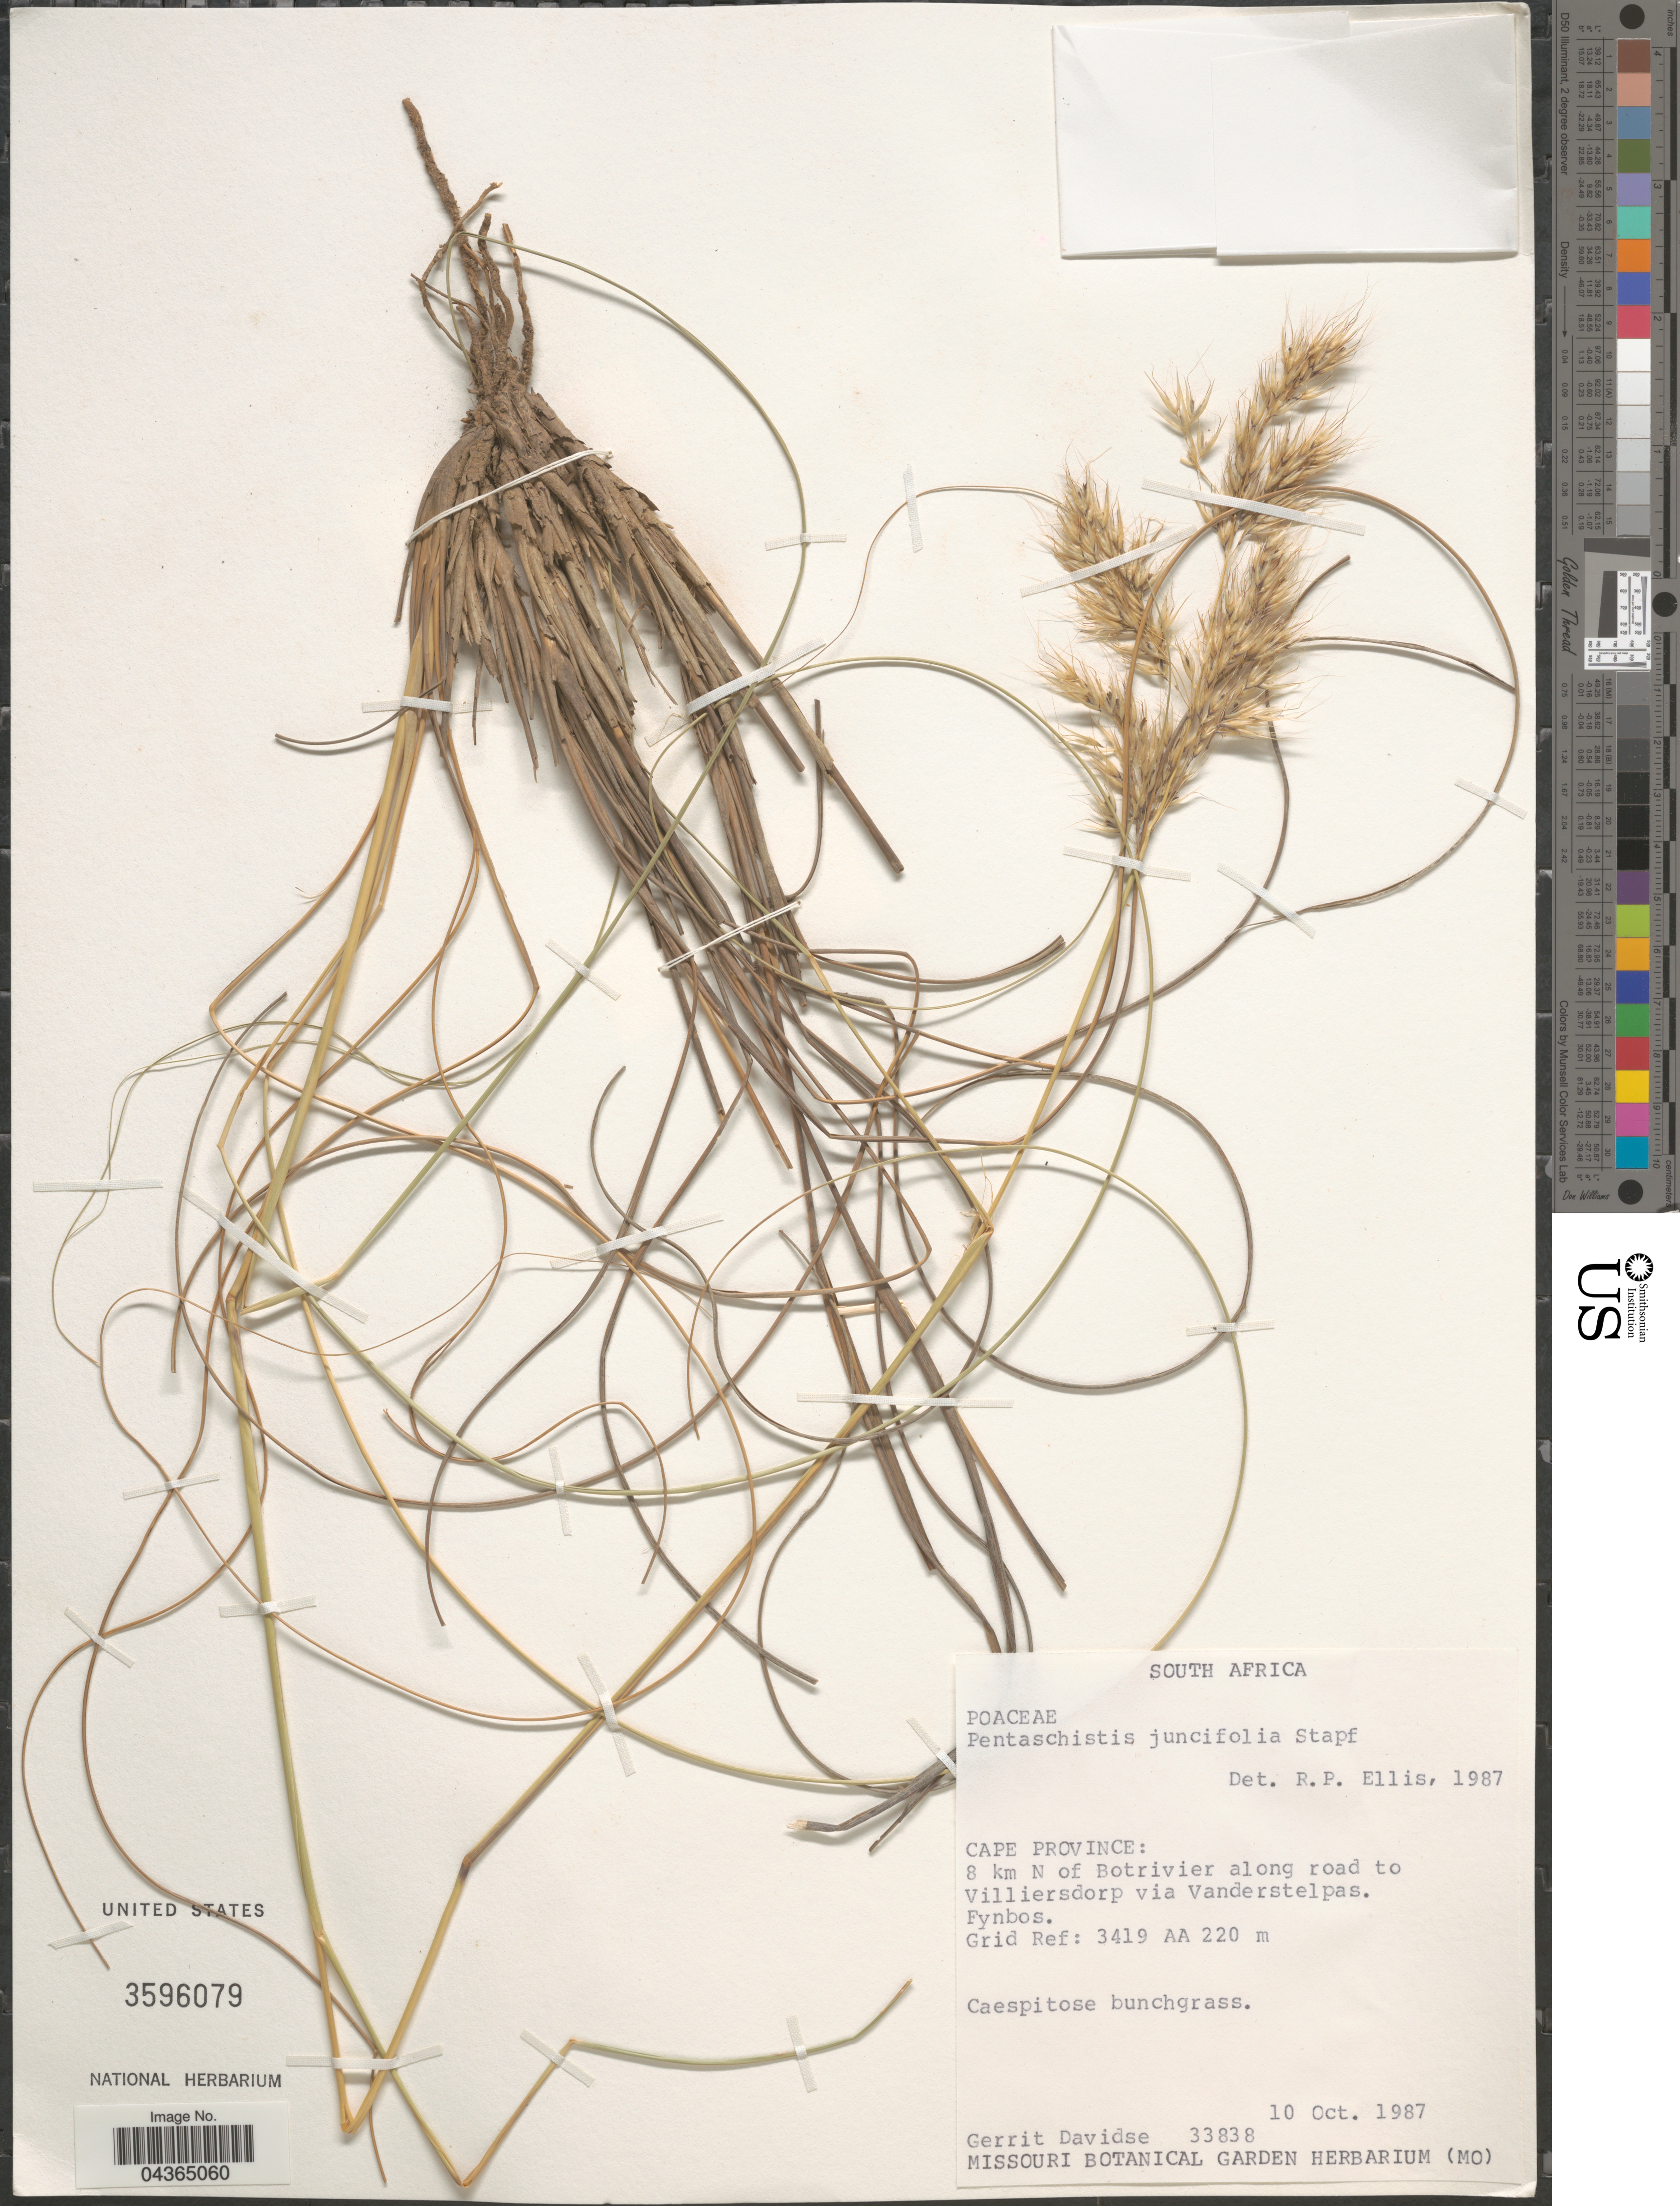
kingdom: Plantae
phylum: Tracheophyta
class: Liliopsida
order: Poales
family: Poaceae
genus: Pentameris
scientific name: Pentameris eriostoma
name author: (Nees) Steud.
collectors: G. Davidse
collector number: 33838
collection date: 1987-10-10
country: South Africa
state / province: Western Cape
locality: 8 km N of Botrivier along road to Villiersdorp via Vanderstelpas. Fynbos. Grid Ref: 3419 AA.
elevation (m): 220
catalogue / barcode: US 3596079